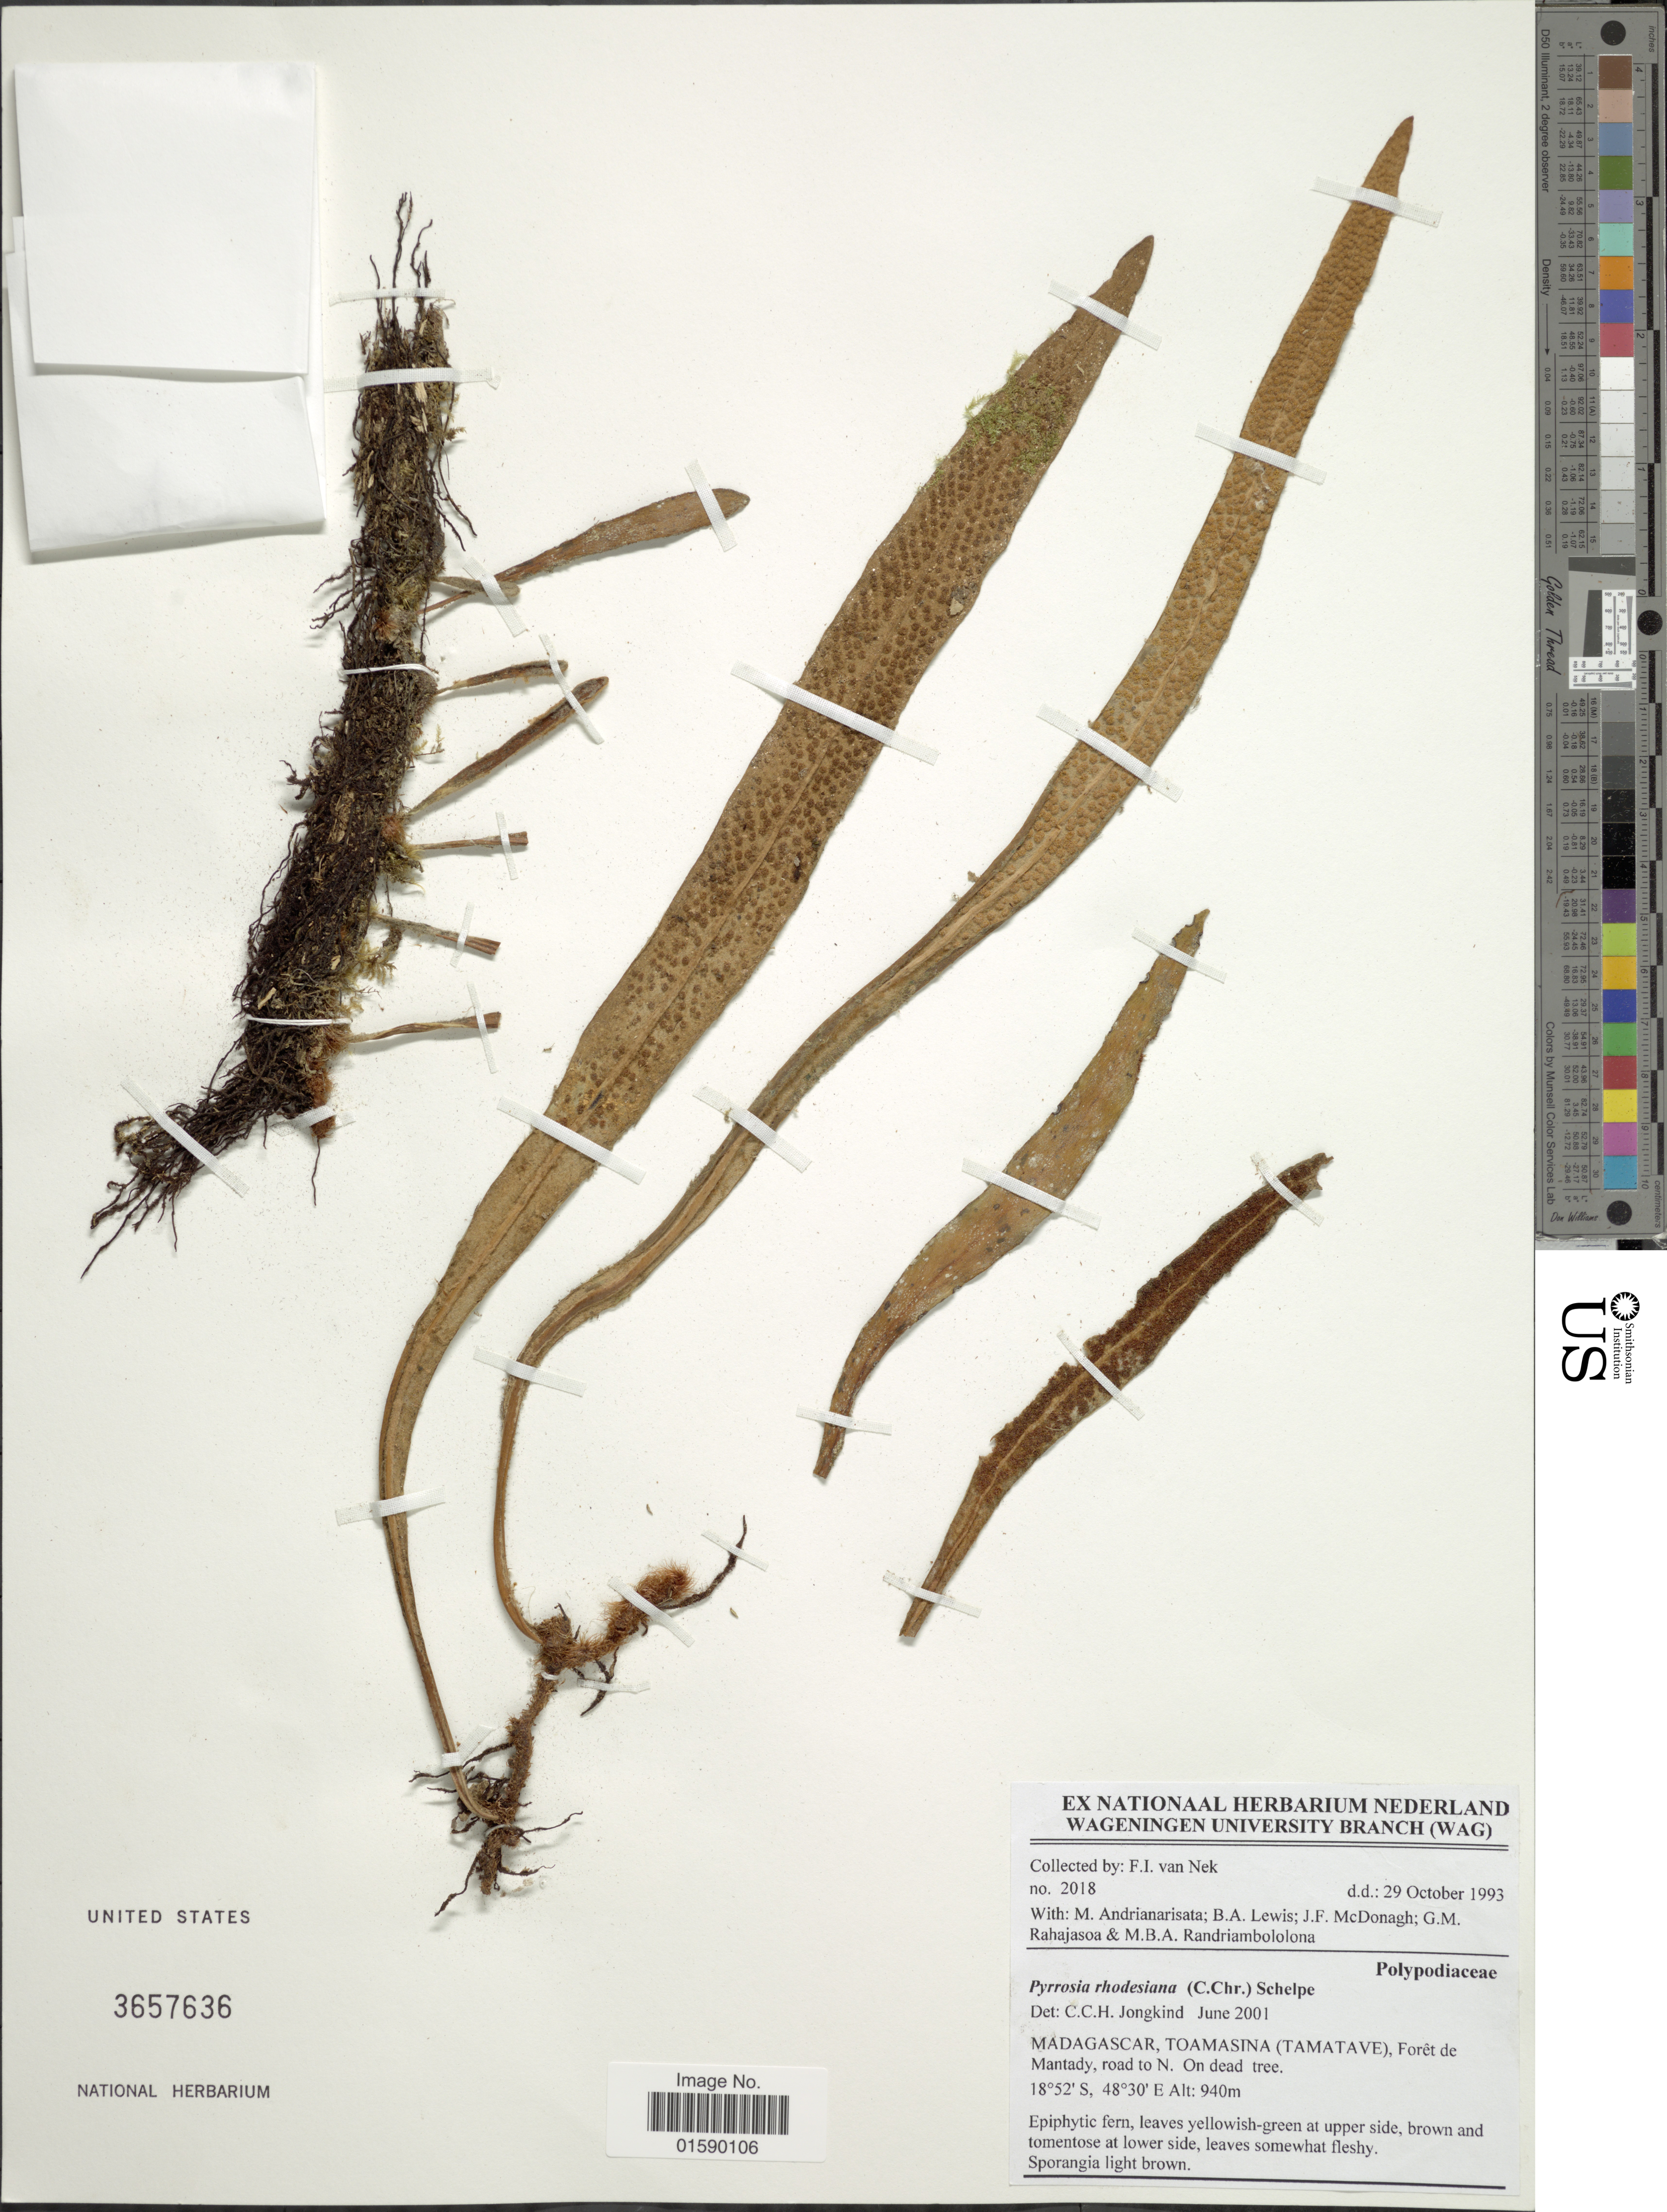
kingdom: Plantae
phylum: Tracheophyta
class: Polypodiopsida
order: Polypodiales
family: Polypodiaceae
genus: Pyrrosia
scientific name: Pyrrosia rhodesiana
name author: (C. Chr.) Schelpe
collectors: F. van Nek, M. Andrianarisata, B. A. Lewis, J. McDonagh & et al.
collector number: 2018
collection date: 1993-10-29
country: Madagascar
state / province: Atsinanana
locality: Madagascar, Toamasina (Tamatave), Foret de Mantady, road to N.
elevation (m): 940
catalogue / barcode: US 3657636